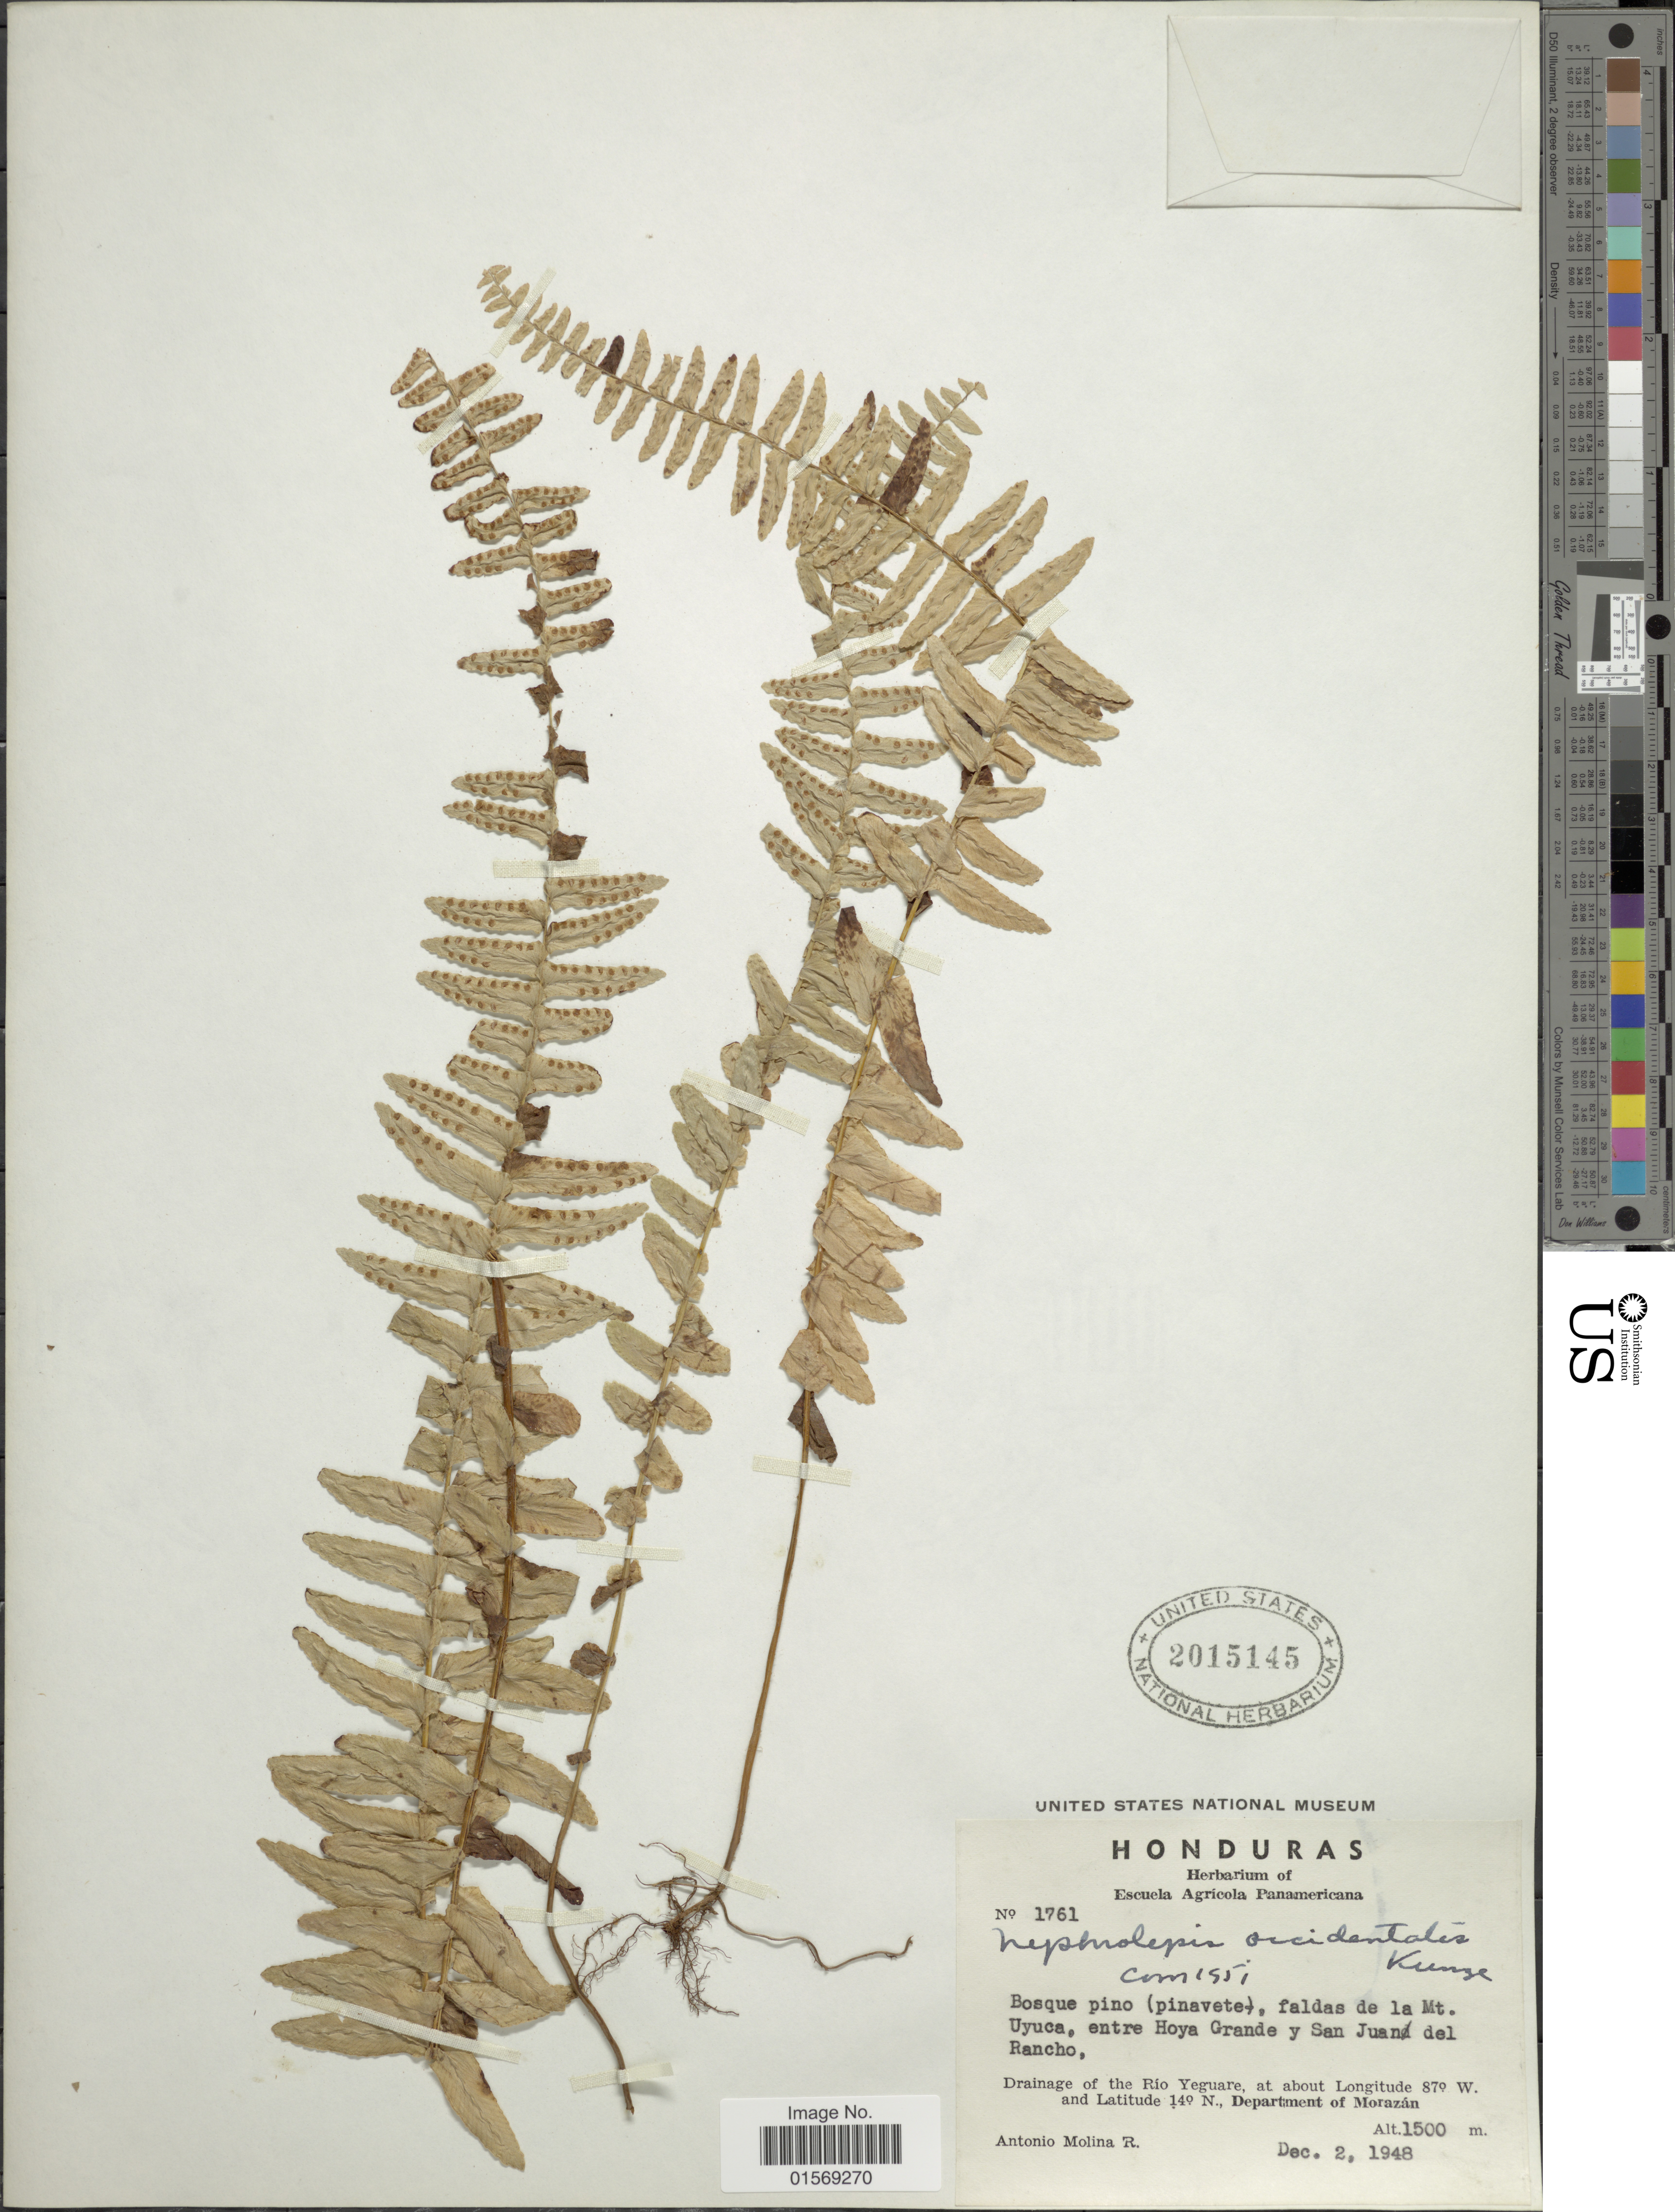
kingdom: Plantae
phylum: Tracheophyta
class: Polypodiopsida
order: Polypodiales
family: Nephrolepidaceae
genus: Nephrolepis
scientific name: Nephrolepis undulata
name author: J. Sm.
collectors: A. Molina R.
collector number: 1761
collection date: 1948-12-02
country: Honduras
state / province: Fco. Morazán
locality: Honduras, Faldas de la Mt. Uyuca, entre Hoya Grande y San Juan del Rancho, Drainage of the Rio Yeguare, Department of Morazan.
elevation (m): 1500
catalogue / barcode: US 2015145